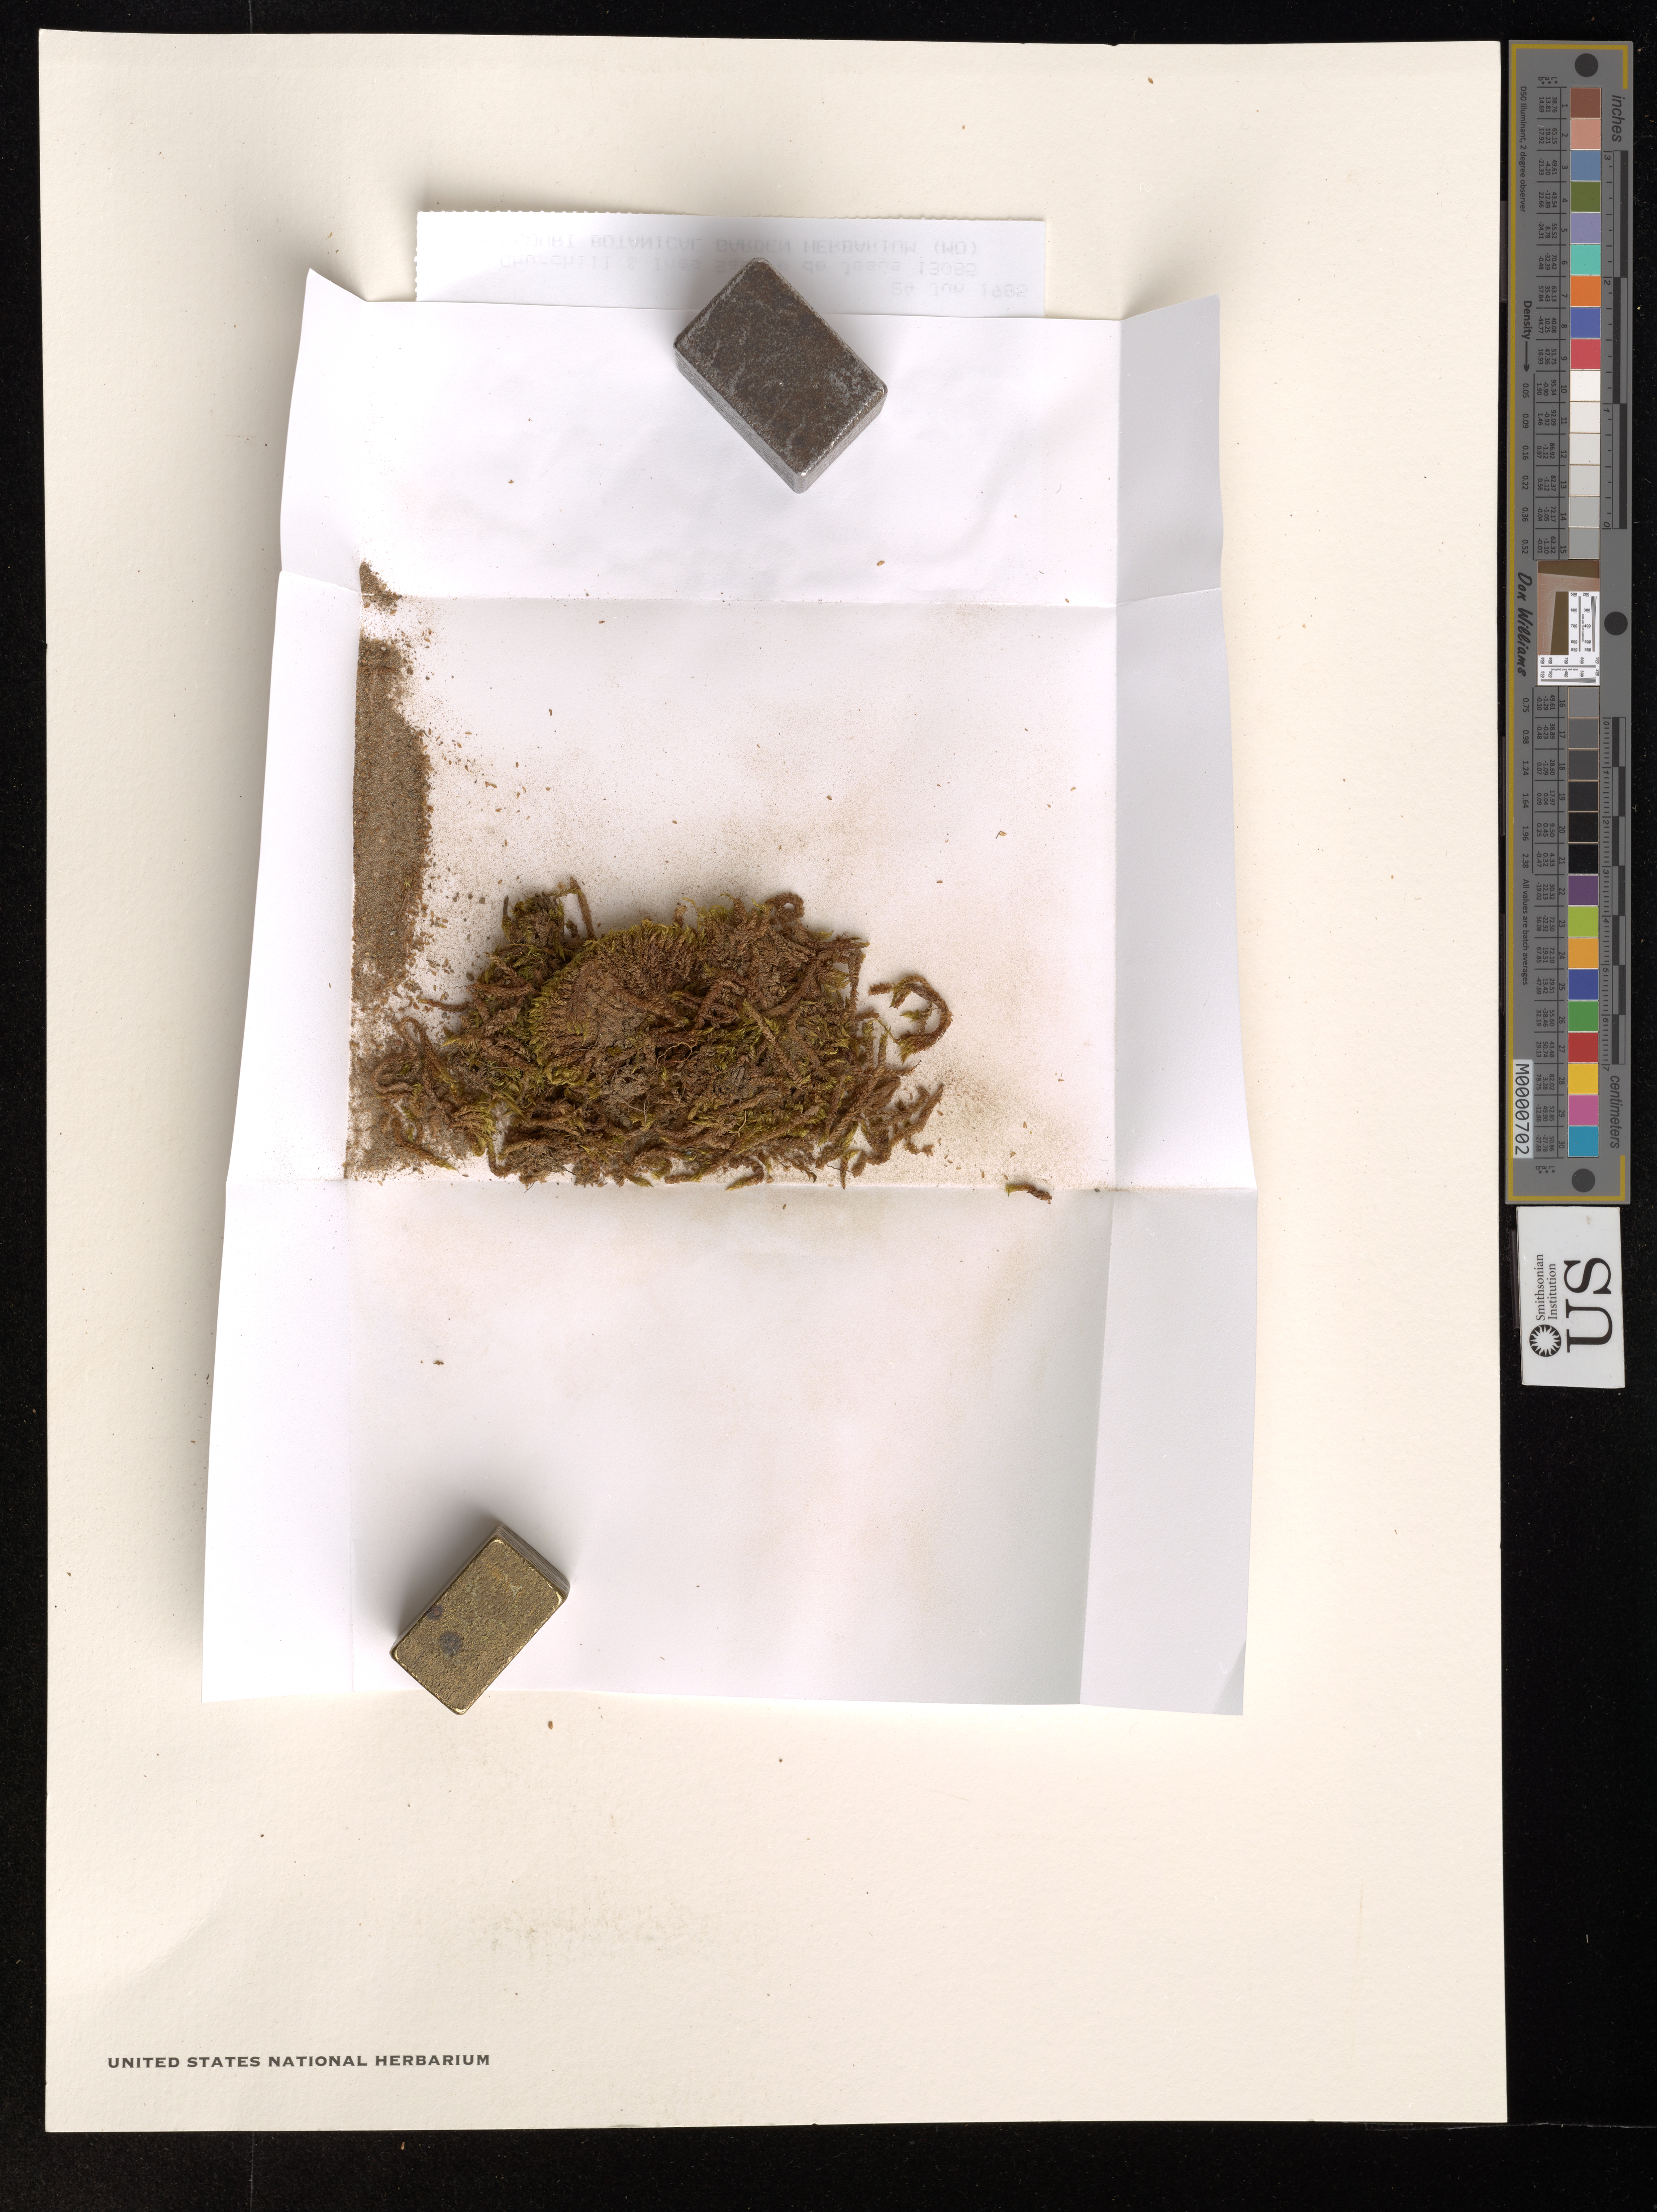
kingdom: Plantae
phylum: Bryophyta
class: Bryopsida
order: Hypnales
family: Sematophyllaceae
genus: Sematophyllum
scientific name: Sematophyllum marylandicum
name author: (A. Jaeger) E. Britton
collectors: S. Churchill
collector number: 13085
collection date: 1985-06-24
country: Colombia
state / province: Antioquia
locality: Sonsón. Ca. 32.5 km norte de Sonsón, sobre carretera a La Unión. <13079-13118>.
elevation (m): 2310